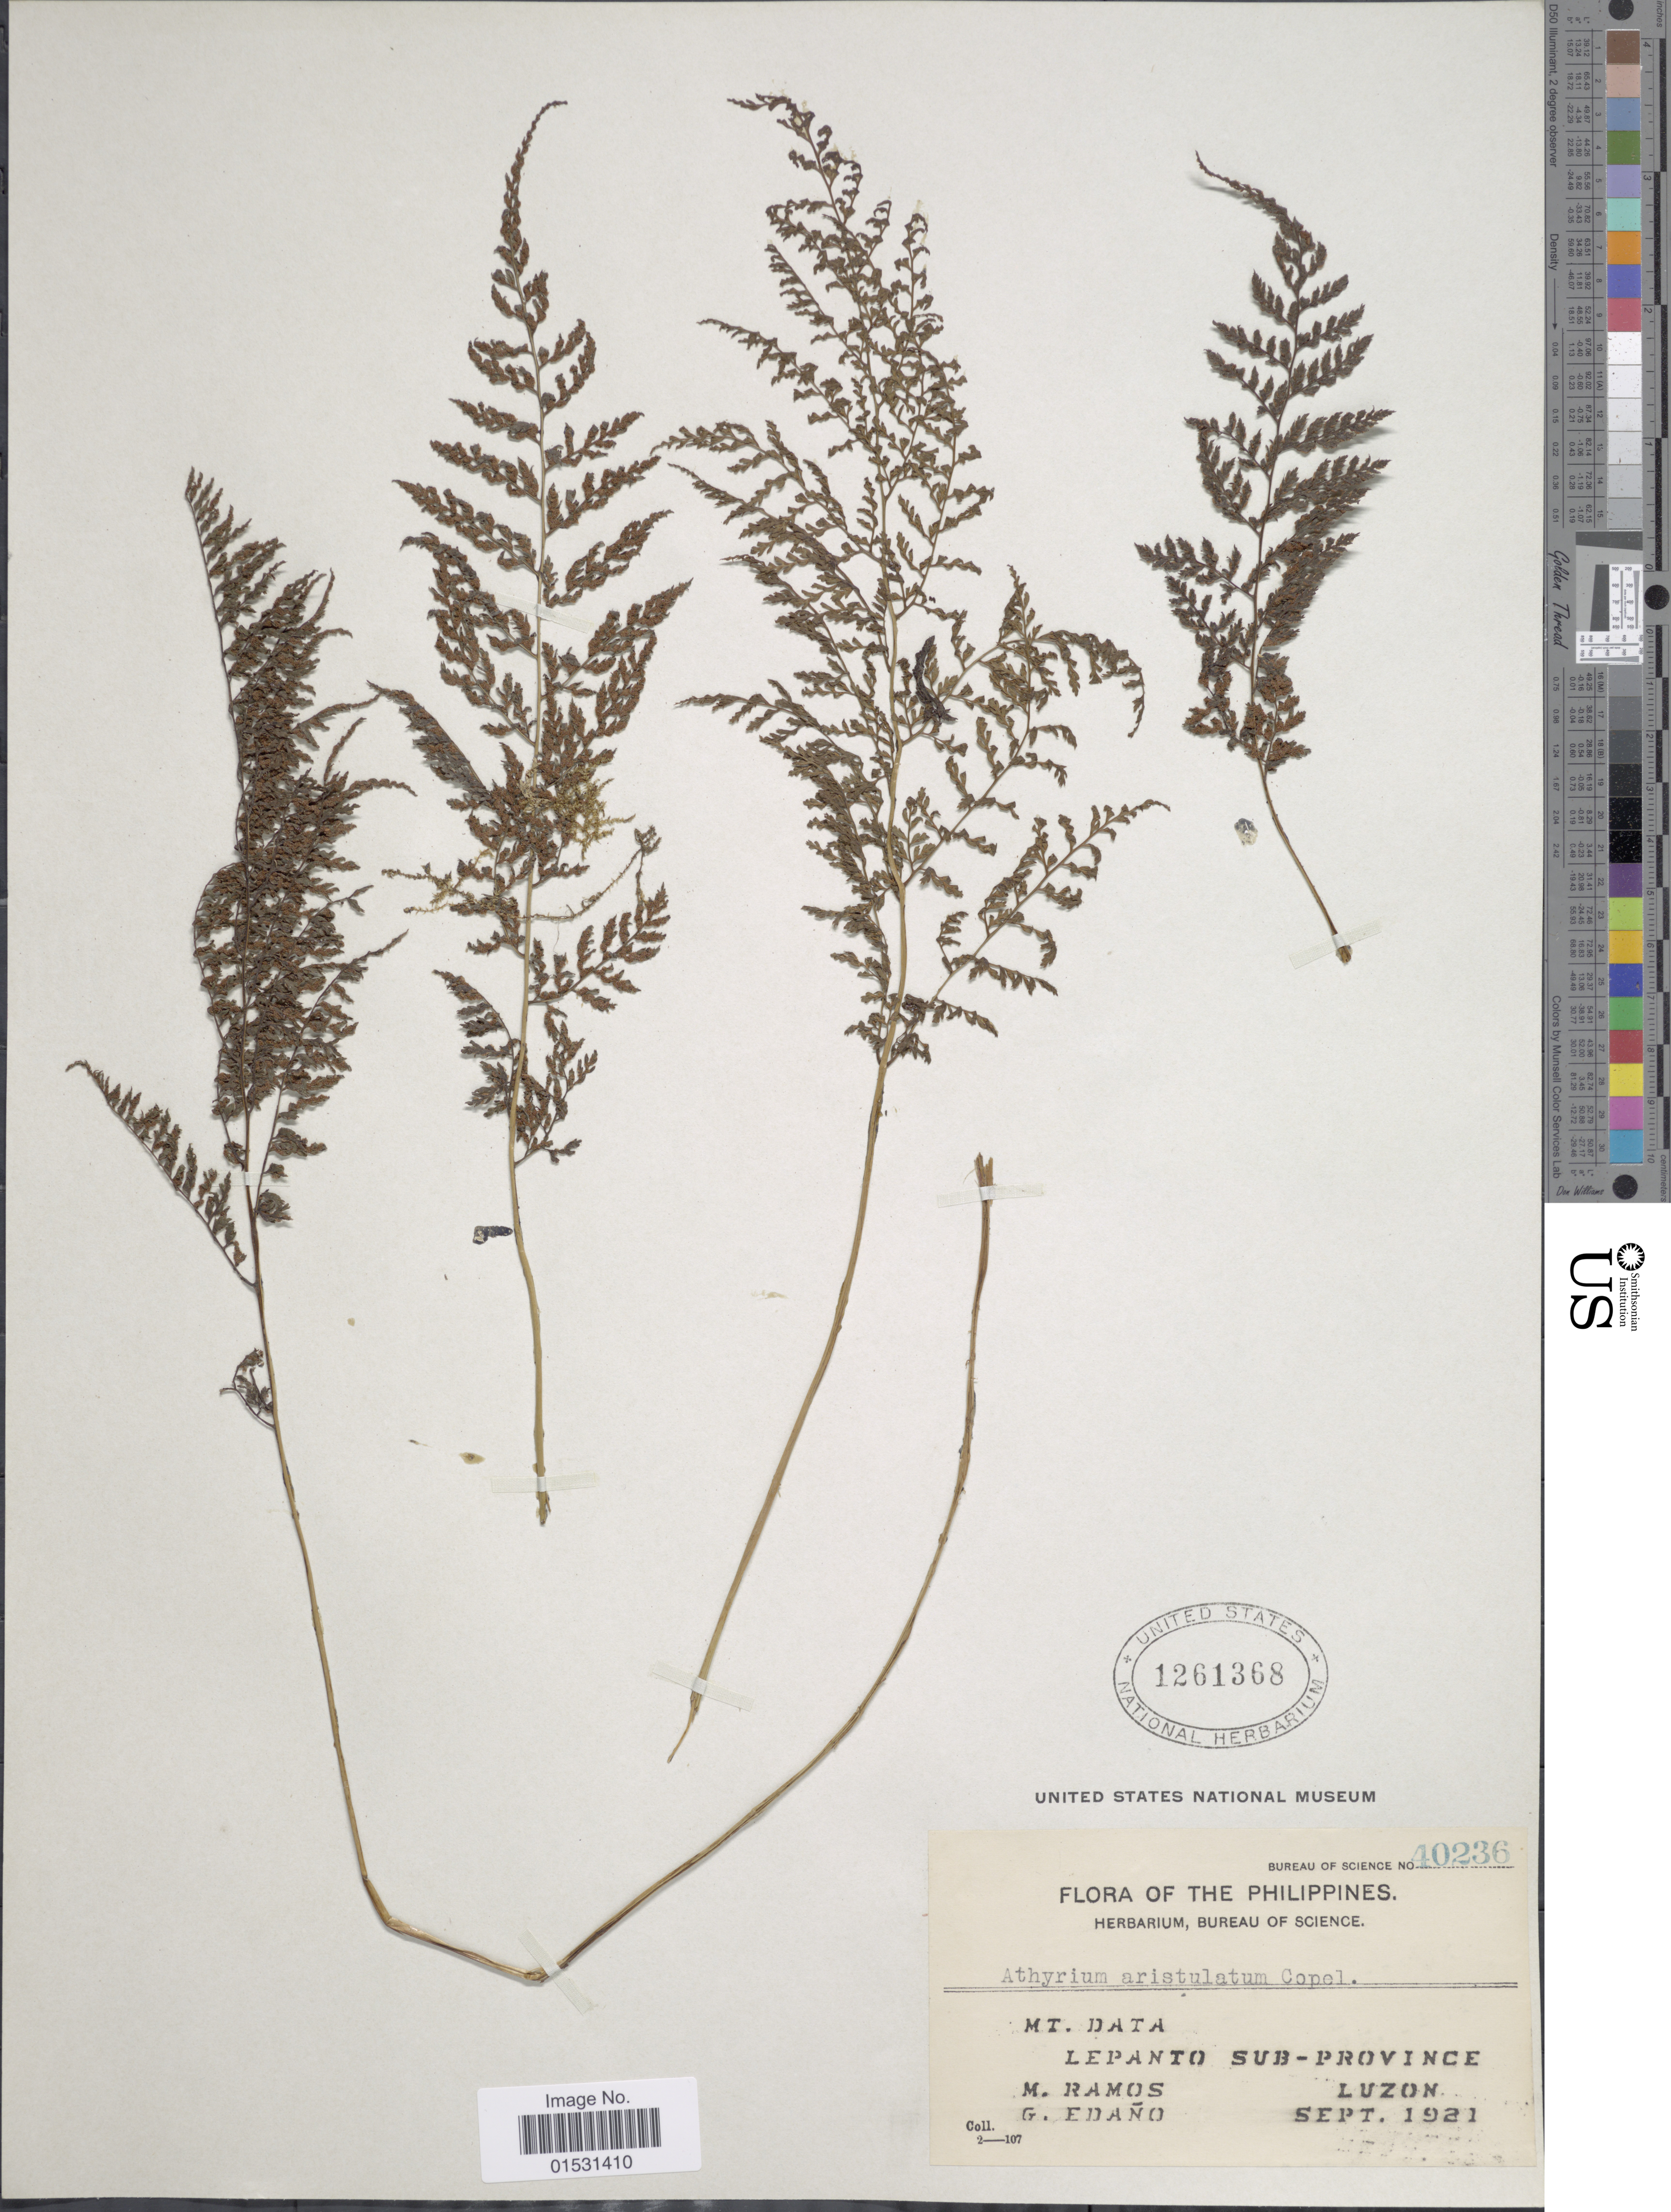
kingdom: Plantae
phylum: Tracheophyta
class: Polypodiopsida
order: Polypodiales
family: Athyriaceae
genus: Athyrium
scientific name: Athyrium aristulatum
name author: Copel.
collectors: M. Ramos & G. Edaño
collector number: Bureau of Science 40236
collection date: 1921-09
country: Philippines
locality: Mt. Data. Lepanto Sub-province. Luzon.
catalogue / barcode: US 1261368